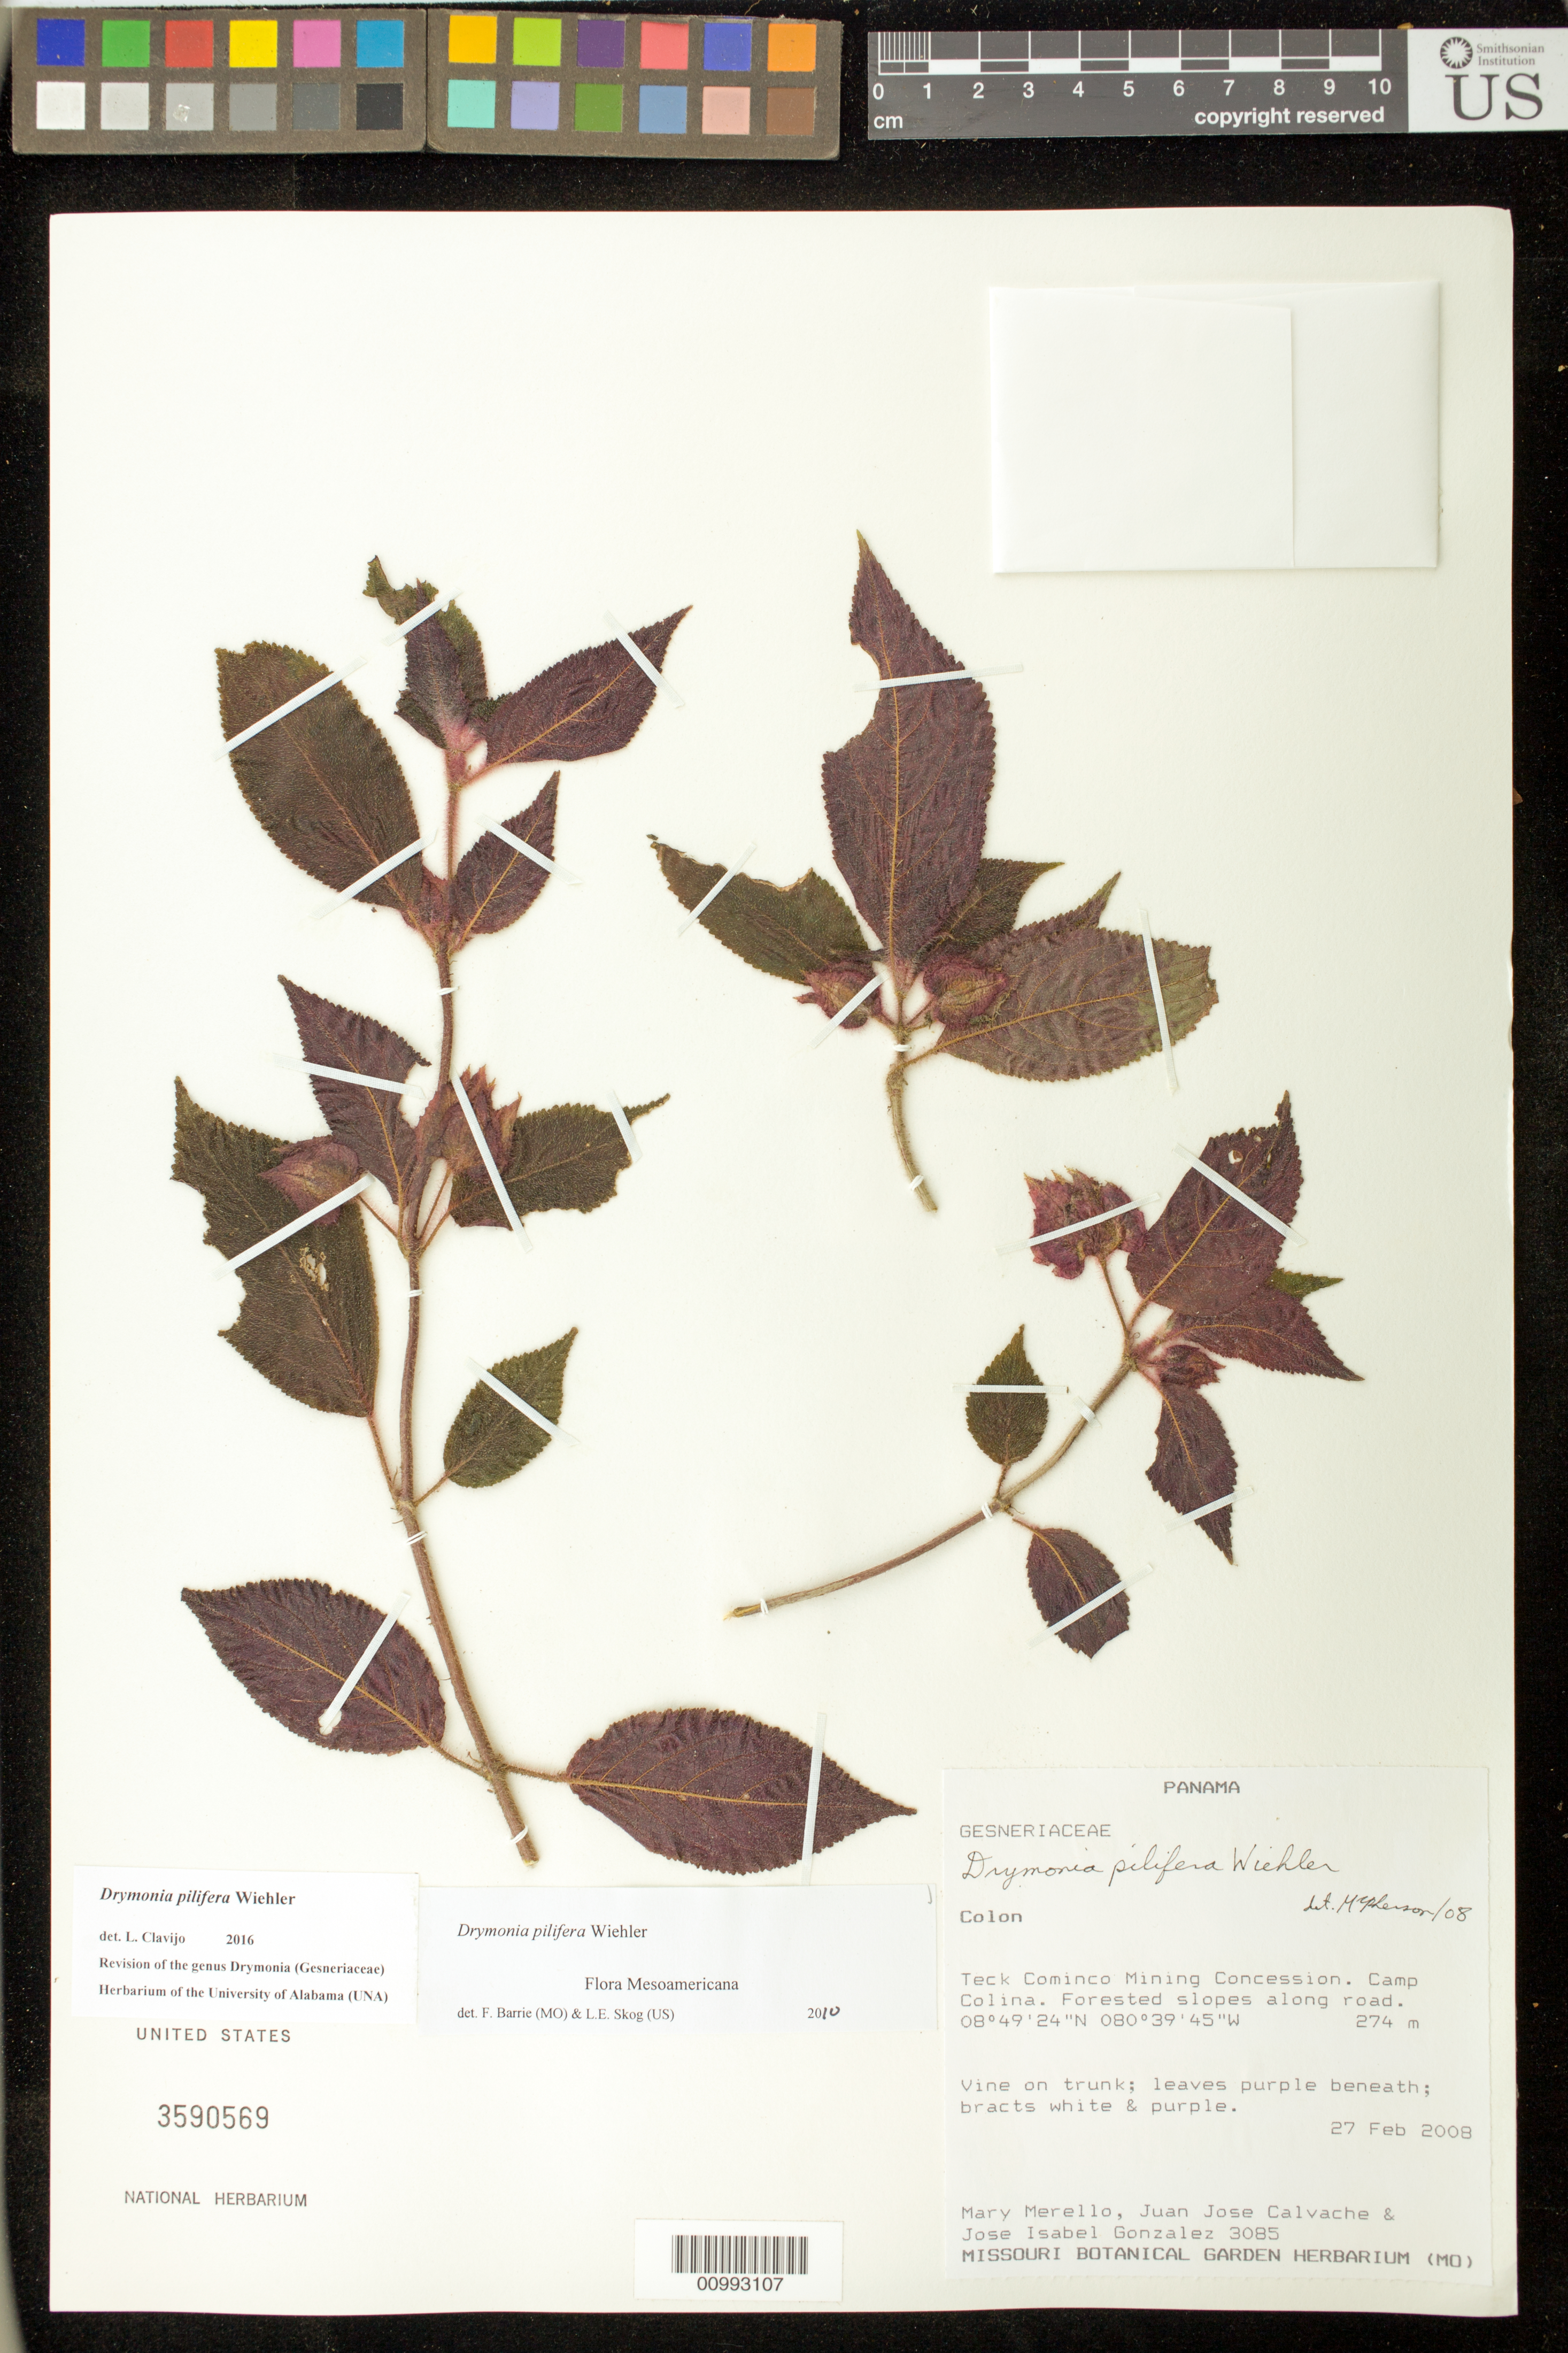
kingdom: Plantae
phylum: Tracheophyta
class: Magnoliopsida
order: Lamiales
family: Gesneriaceae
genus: Drymonia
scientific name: Drymonia pilifera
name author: Wiehler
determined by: Barrie, F. R.; Skog, Laurence E.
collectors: M. Merello, J. Calvache & J. I. Gonzalez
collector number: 3085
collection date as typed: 27 Feb 2008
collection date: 2008-02-27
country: Panama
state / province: Colón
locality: Teck cominco Mining Concession, Camp Colina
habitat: Forested slopes along road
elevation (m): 274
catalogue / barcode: US 3590569